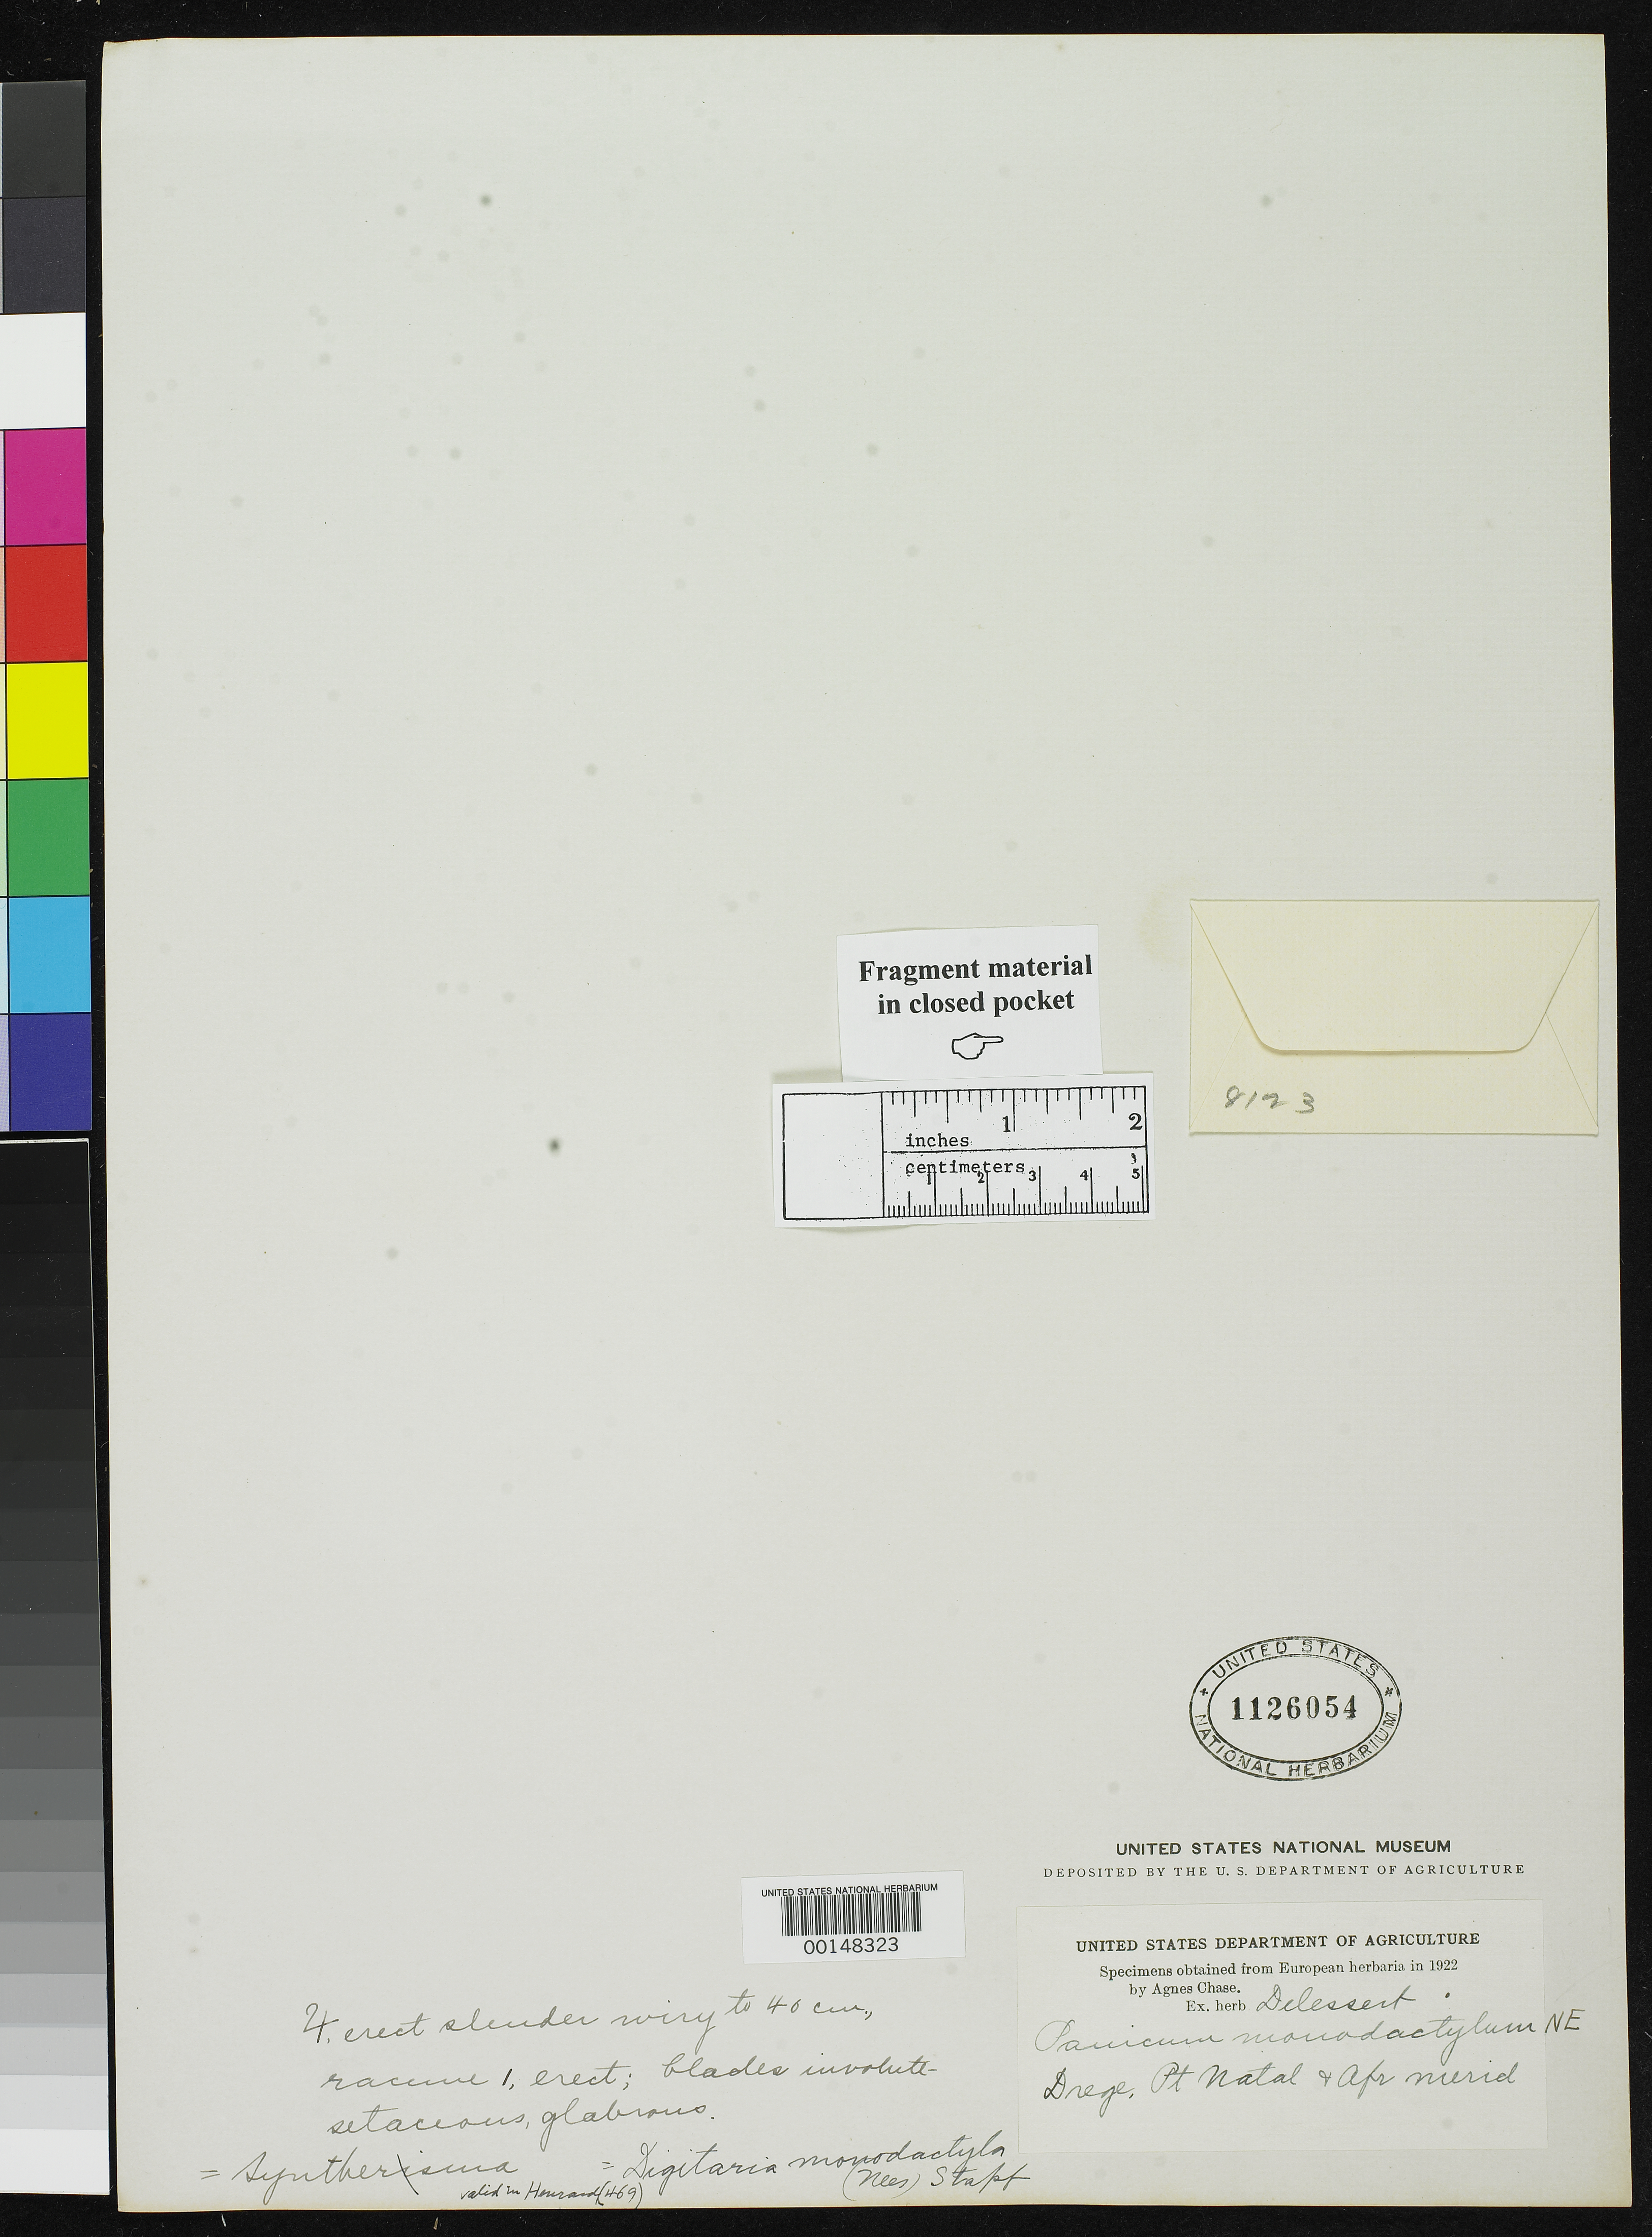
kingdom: Plantae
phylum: Tracheophyta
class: Liliopsida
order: Poales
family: Poaceae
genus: Panicum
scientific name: Panicum monodactylum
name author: Nees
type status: Type Fragment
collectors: J. Drège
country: South Africa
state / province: KwaZulu-Natal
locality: Pt. Natal, Sonntags and Bosjesman Rivers.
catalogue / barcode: US 1126054